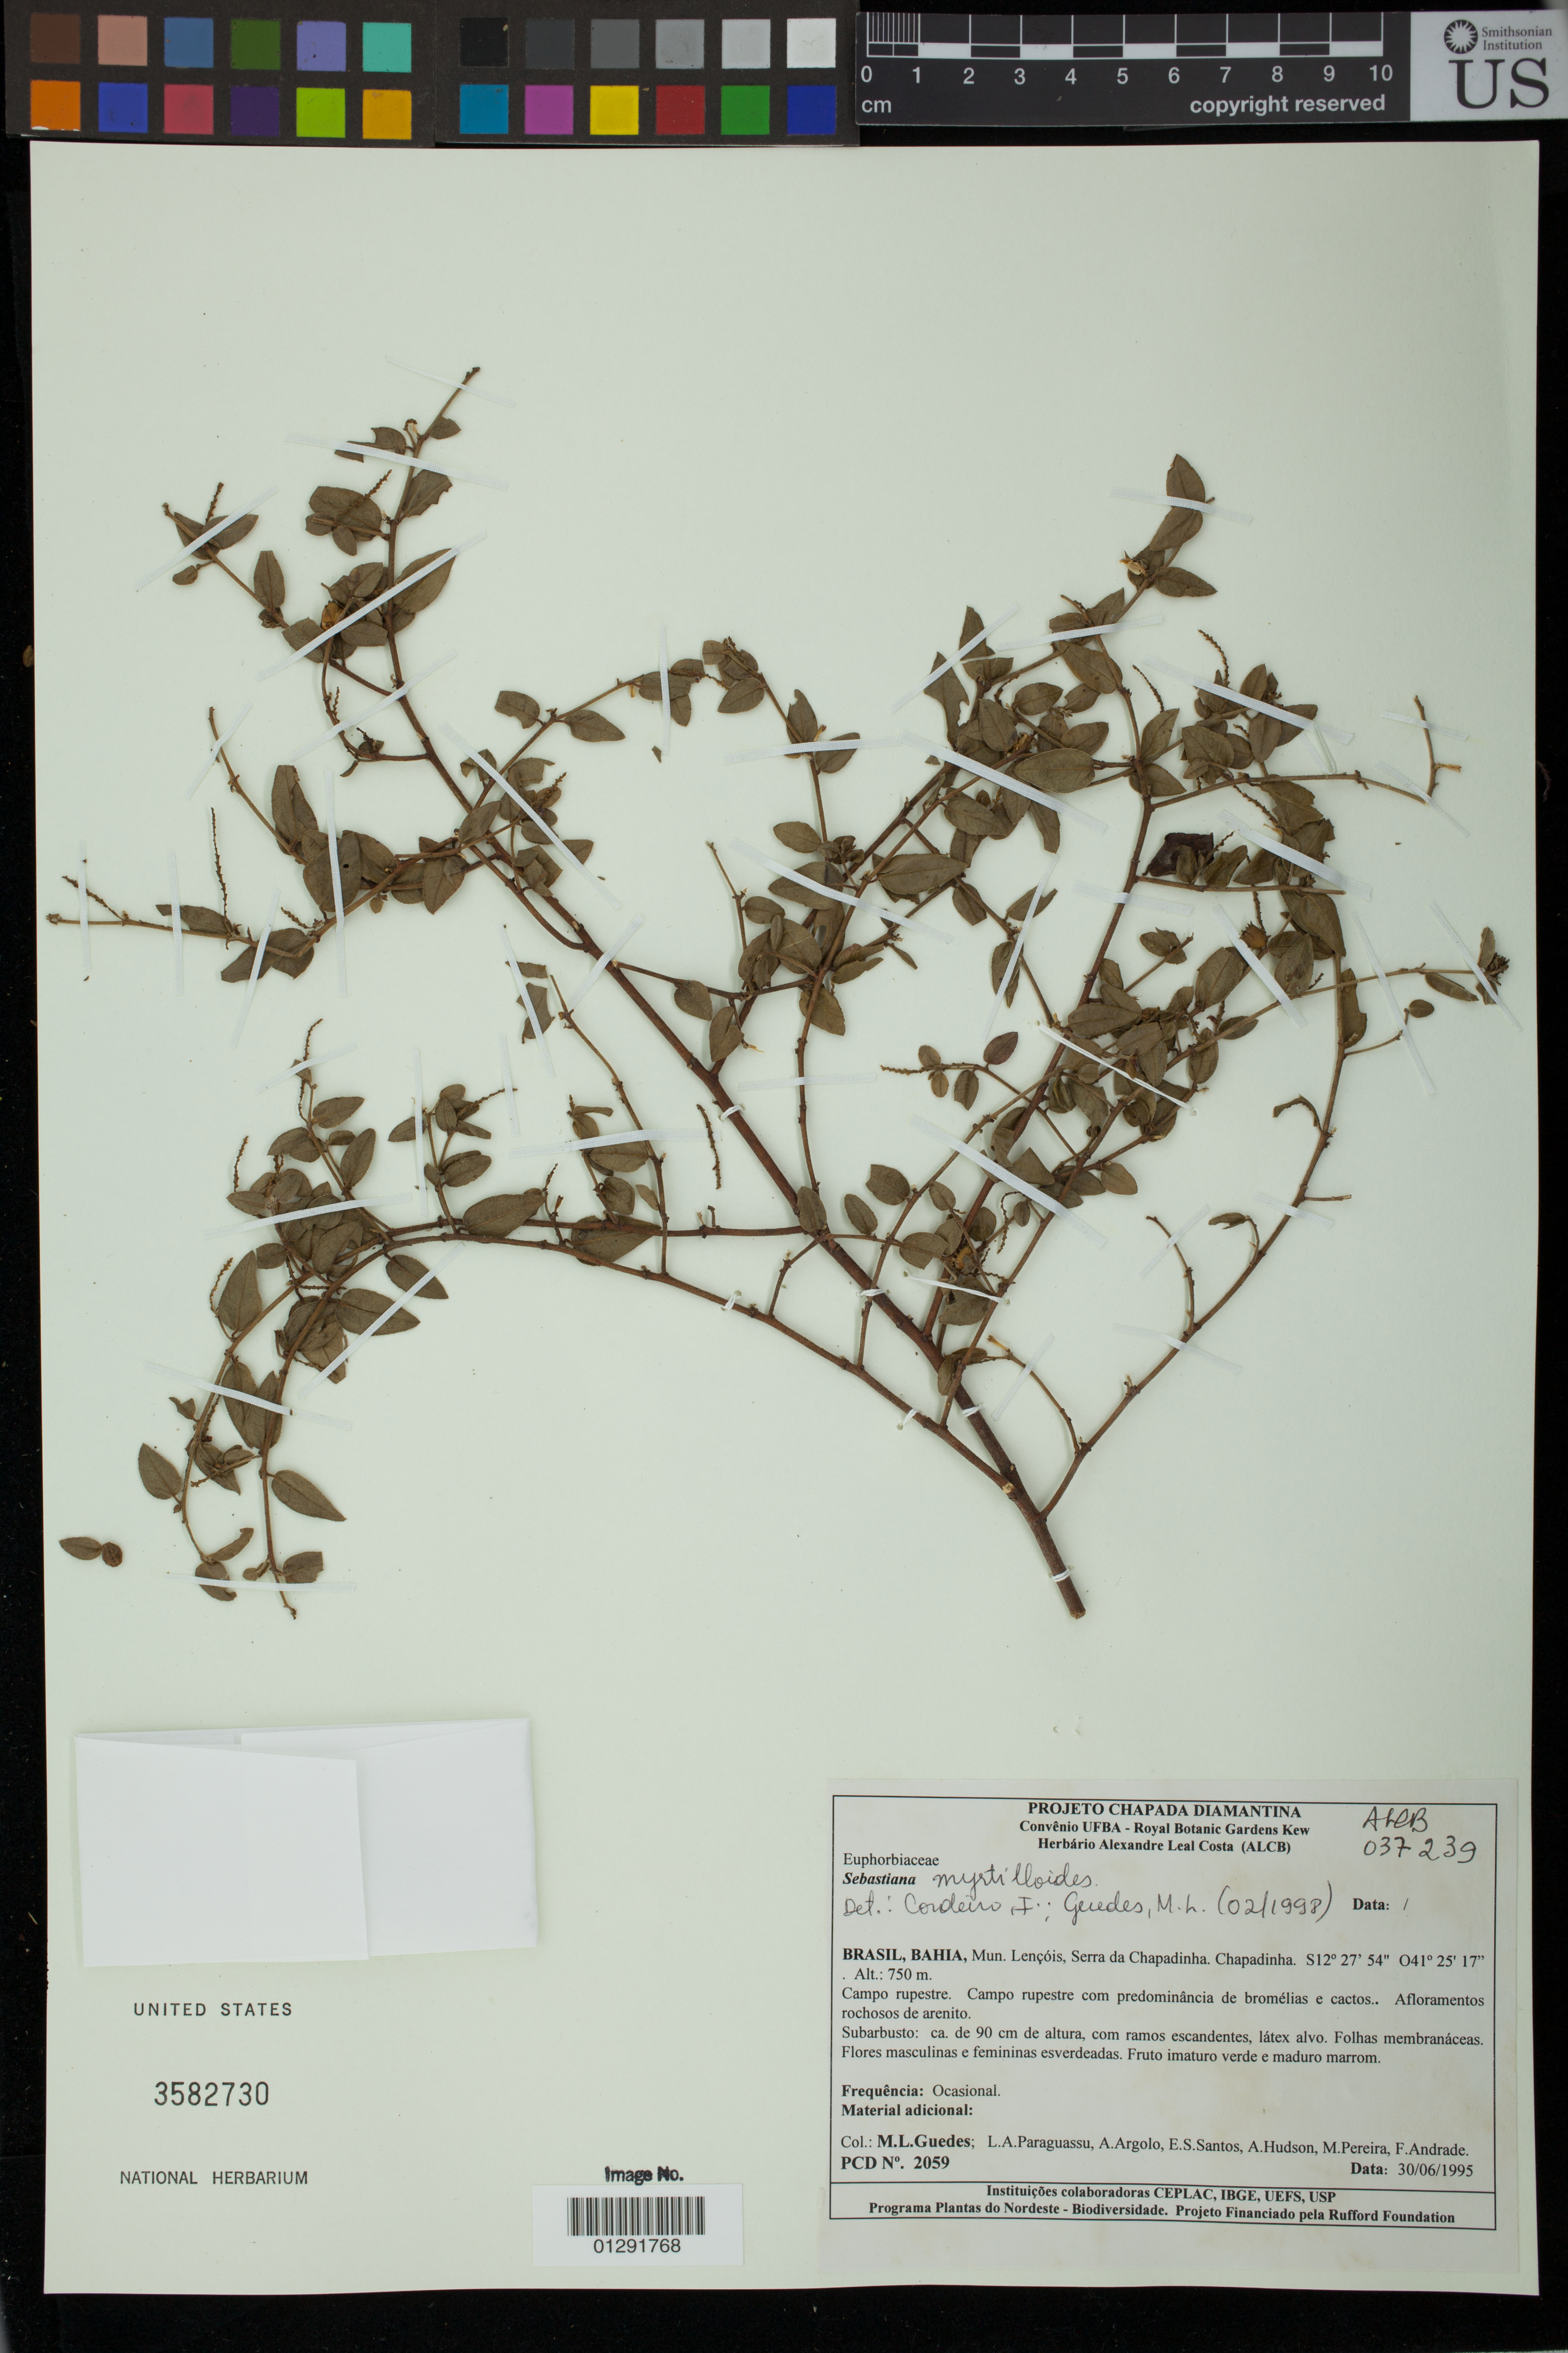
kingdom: Plantae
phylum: Tracheophyta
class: Magnoliopsida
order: Malpighiales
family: Euphorbiaceae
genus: Sebastiania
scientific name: Sebastiania myrtilloides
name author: (Mart.) Pax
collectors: M. L. Guedes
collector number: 2059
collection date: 1995-06-30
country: Brazil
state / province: Bahia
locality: Mun. Lencois, Serra da Chapadinha. Chapadinha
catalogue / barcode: US 3582730